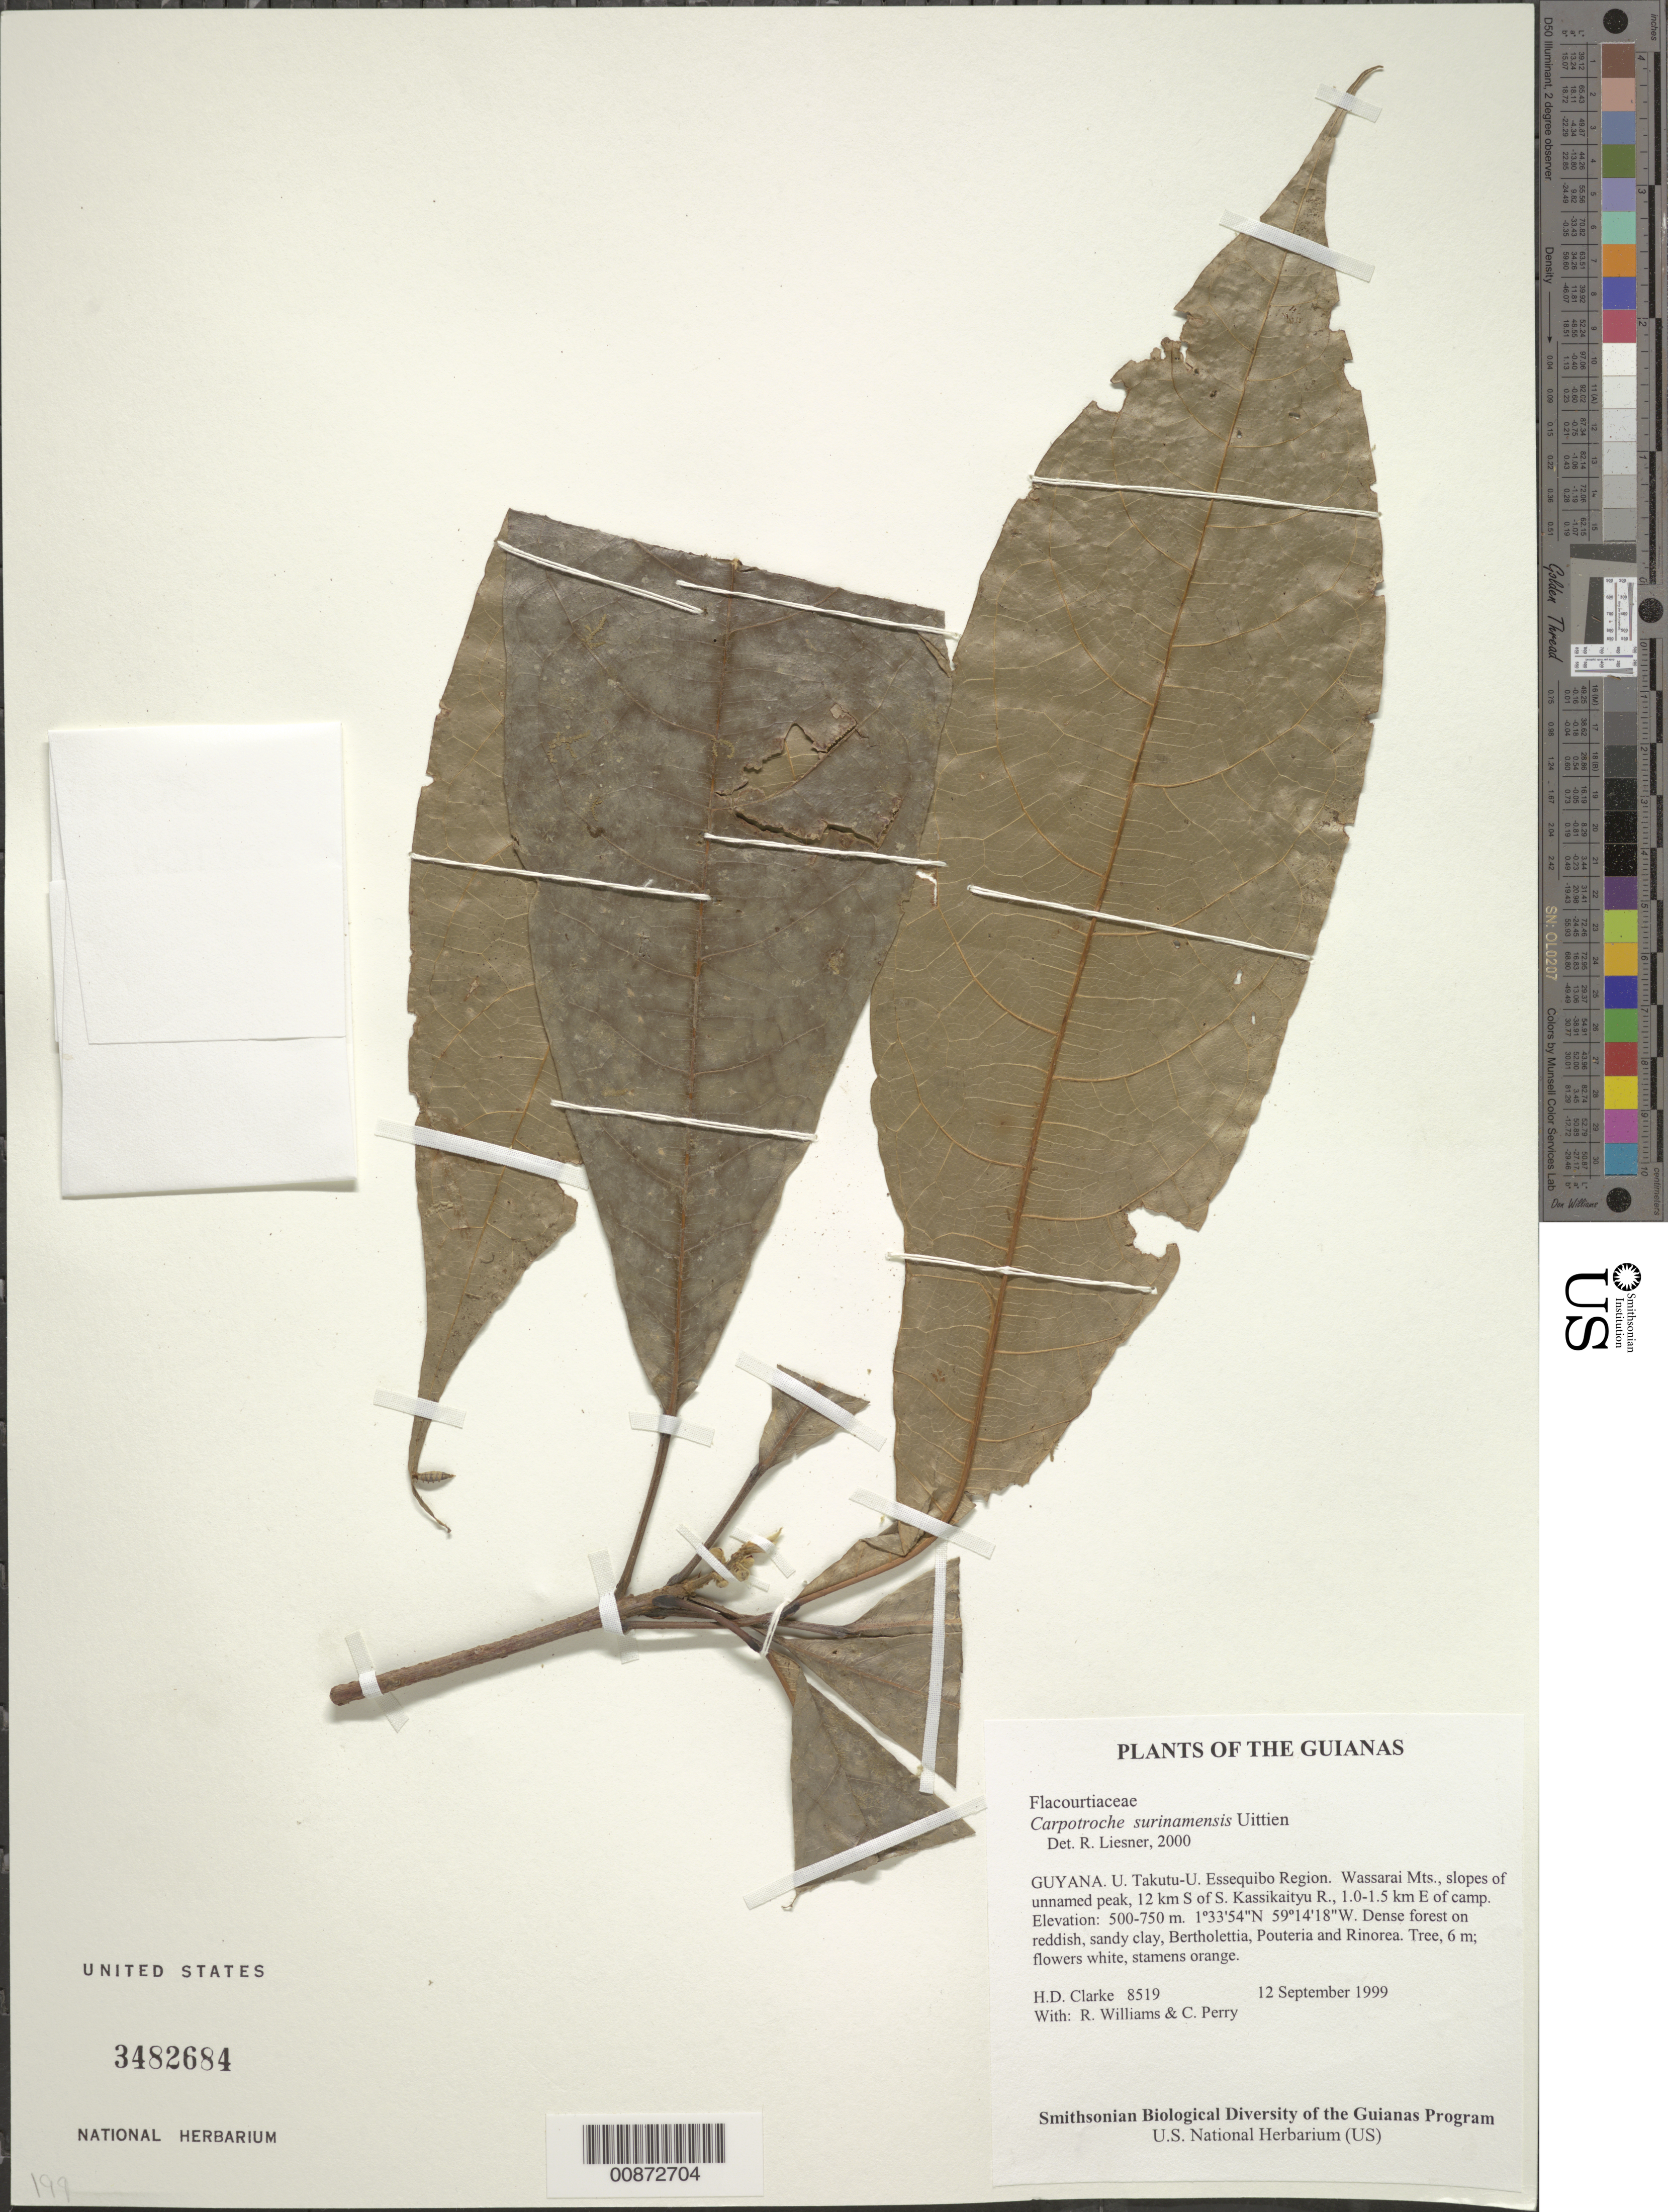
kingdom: Plantae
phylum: Tracheophyta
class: Magnoliopsida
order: Malpighiales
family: Achariaceae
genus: Carpotroche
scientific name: Carpotroche surinamensis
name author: Uittien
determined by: Liesner, R. L.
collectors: H. D. Clarke, R. Williams & C. Perry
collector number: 8519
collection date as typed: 12 September 1999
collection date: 1999-09-12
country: Guyana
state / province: U. Takutu-U. Essequibo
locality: Wassarai Mts., slopes of unnamed peak, 12 km S of S. Kassikaityu R., 1.0-1.5 km E of camp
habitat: Dense forest on reddish, sandy clay, Bertholettia, Pouteria and Rinorea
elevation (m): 500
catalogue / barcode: US 3482684